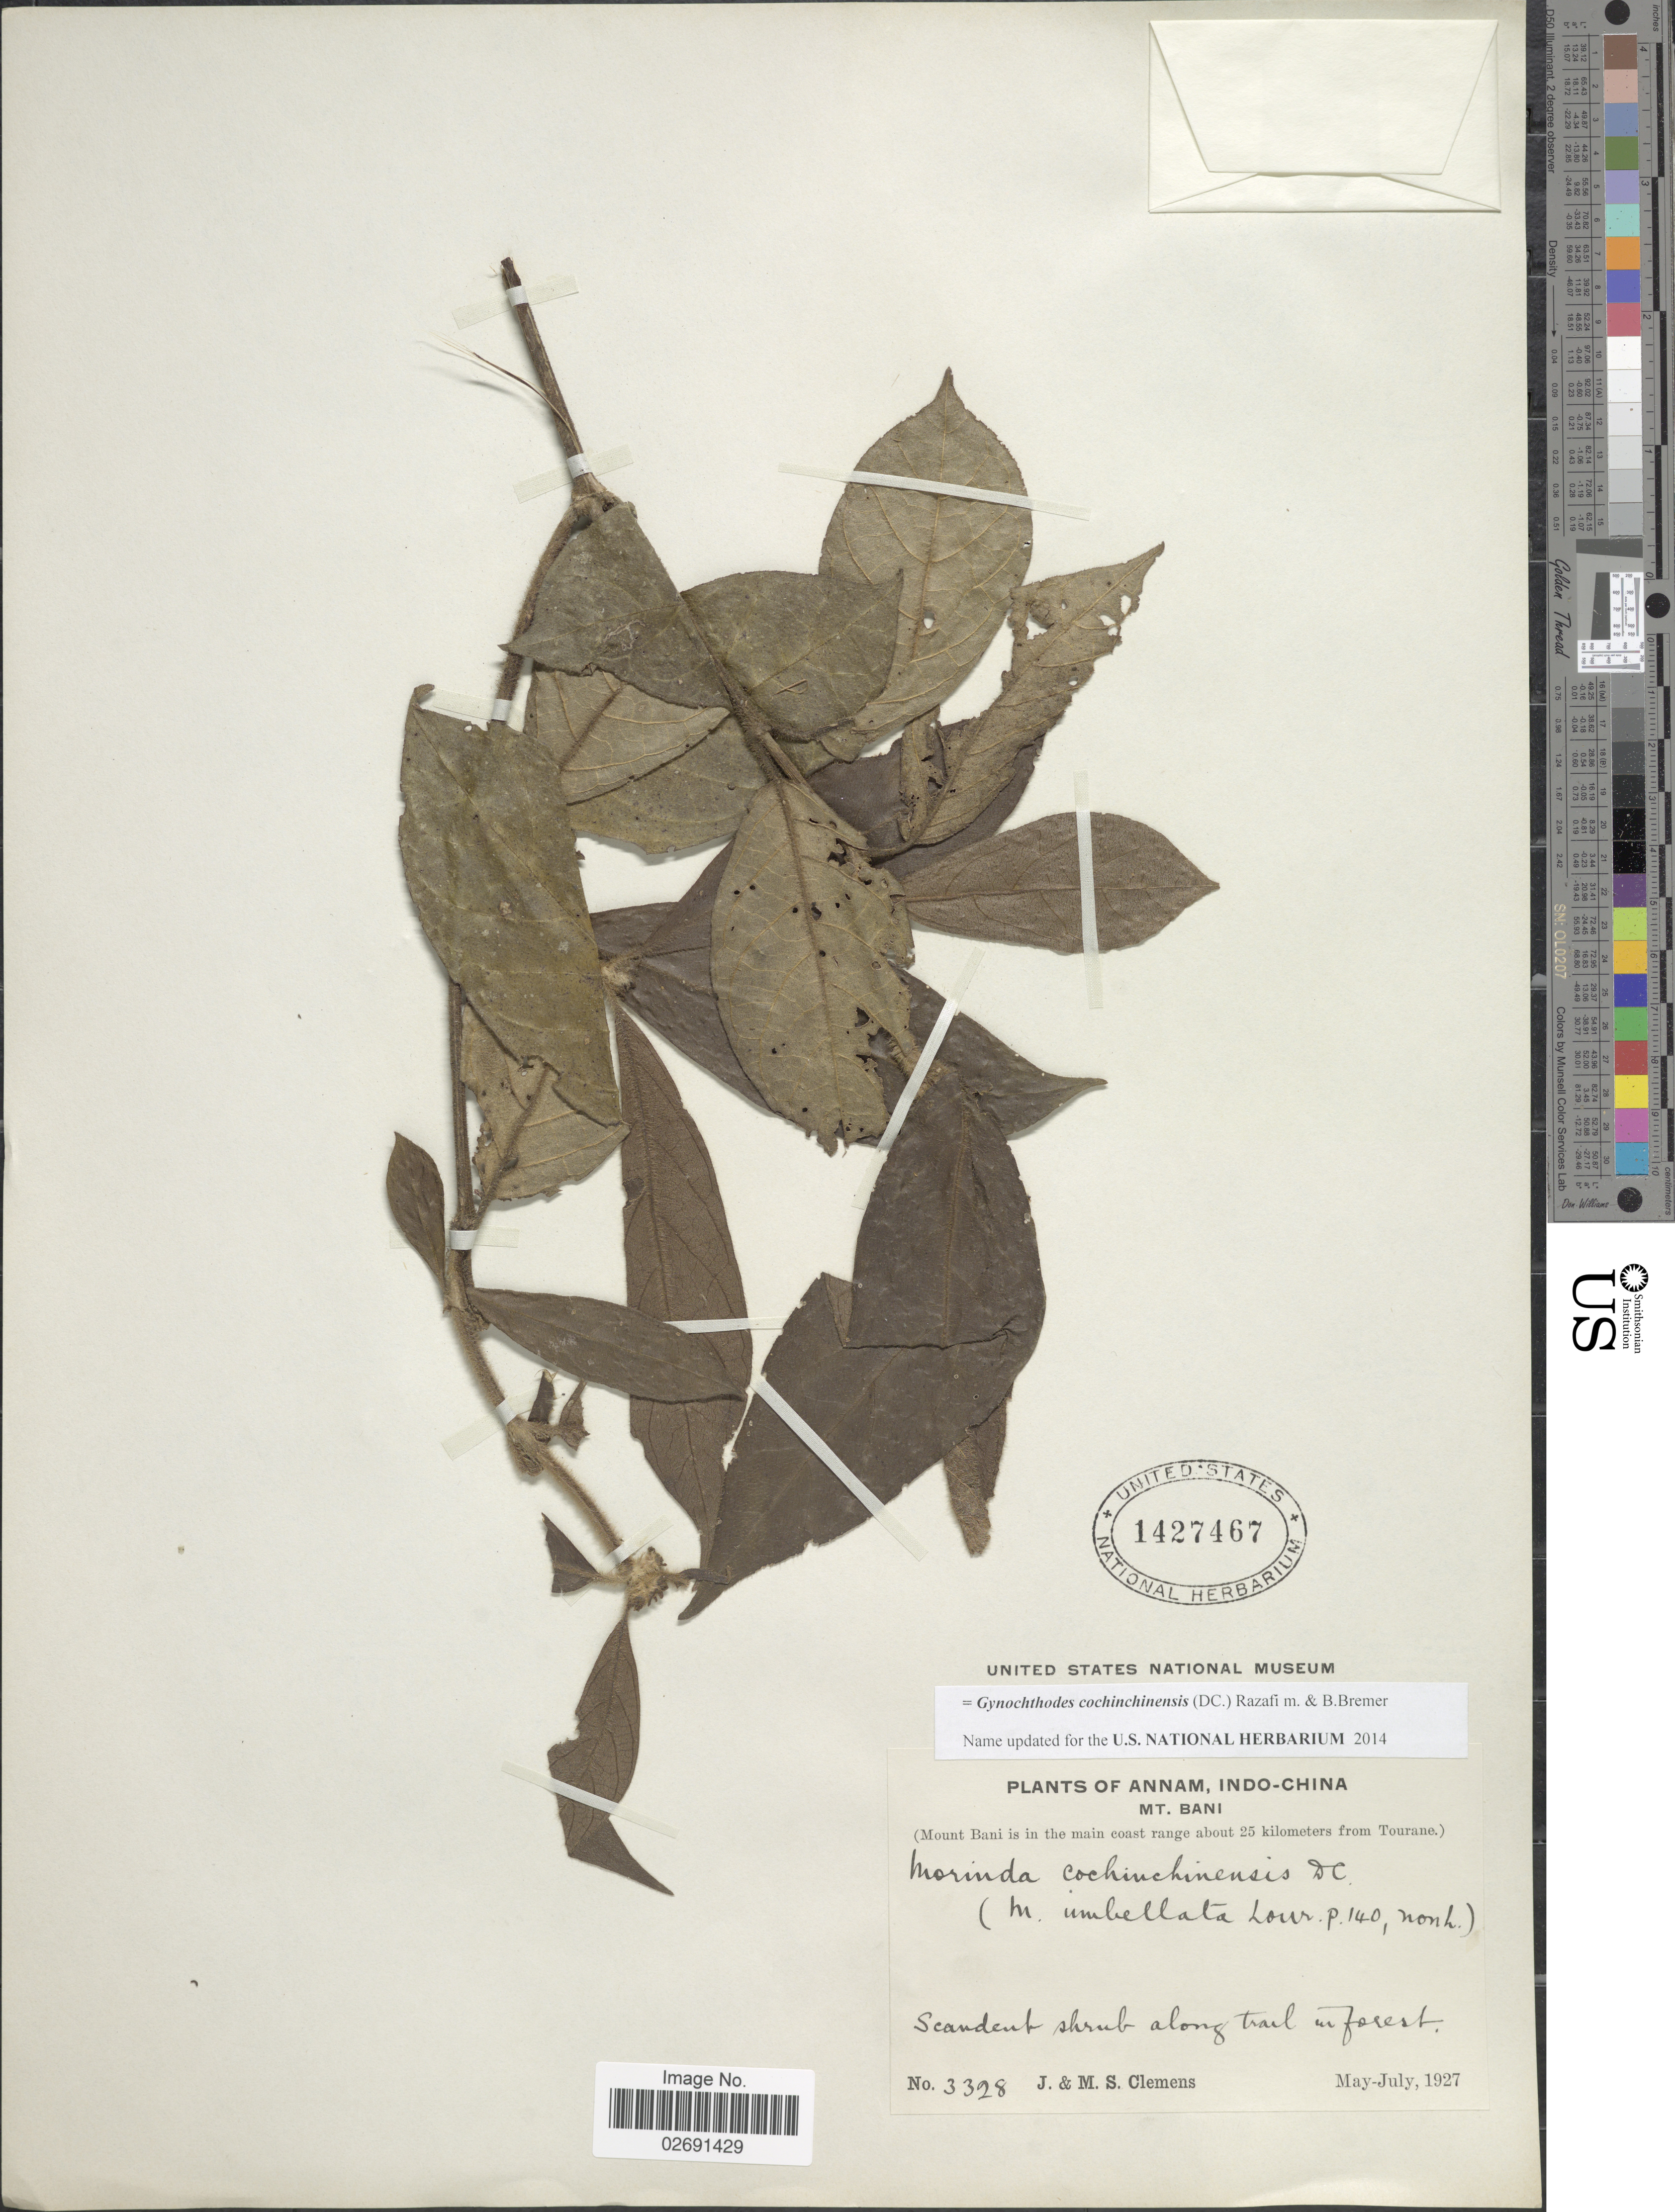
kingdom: Plantae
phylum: Tracheophyta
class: Magnoliopsida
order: Gentianales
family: Rubiaceae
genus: Gynochthodes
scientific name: Gynochthodes cochinchinensis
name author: (DC.) Razafim. & B. Bremer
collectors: J. Clemens & M. S. Clemens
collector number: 3328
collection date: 1927-05/1927-07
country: Vietnam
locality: Indo-China, Mt. Bani (Mount Bani is in the main coast range about 25 kilomters from Tourane), along trail in forest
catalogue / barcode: US 1427467